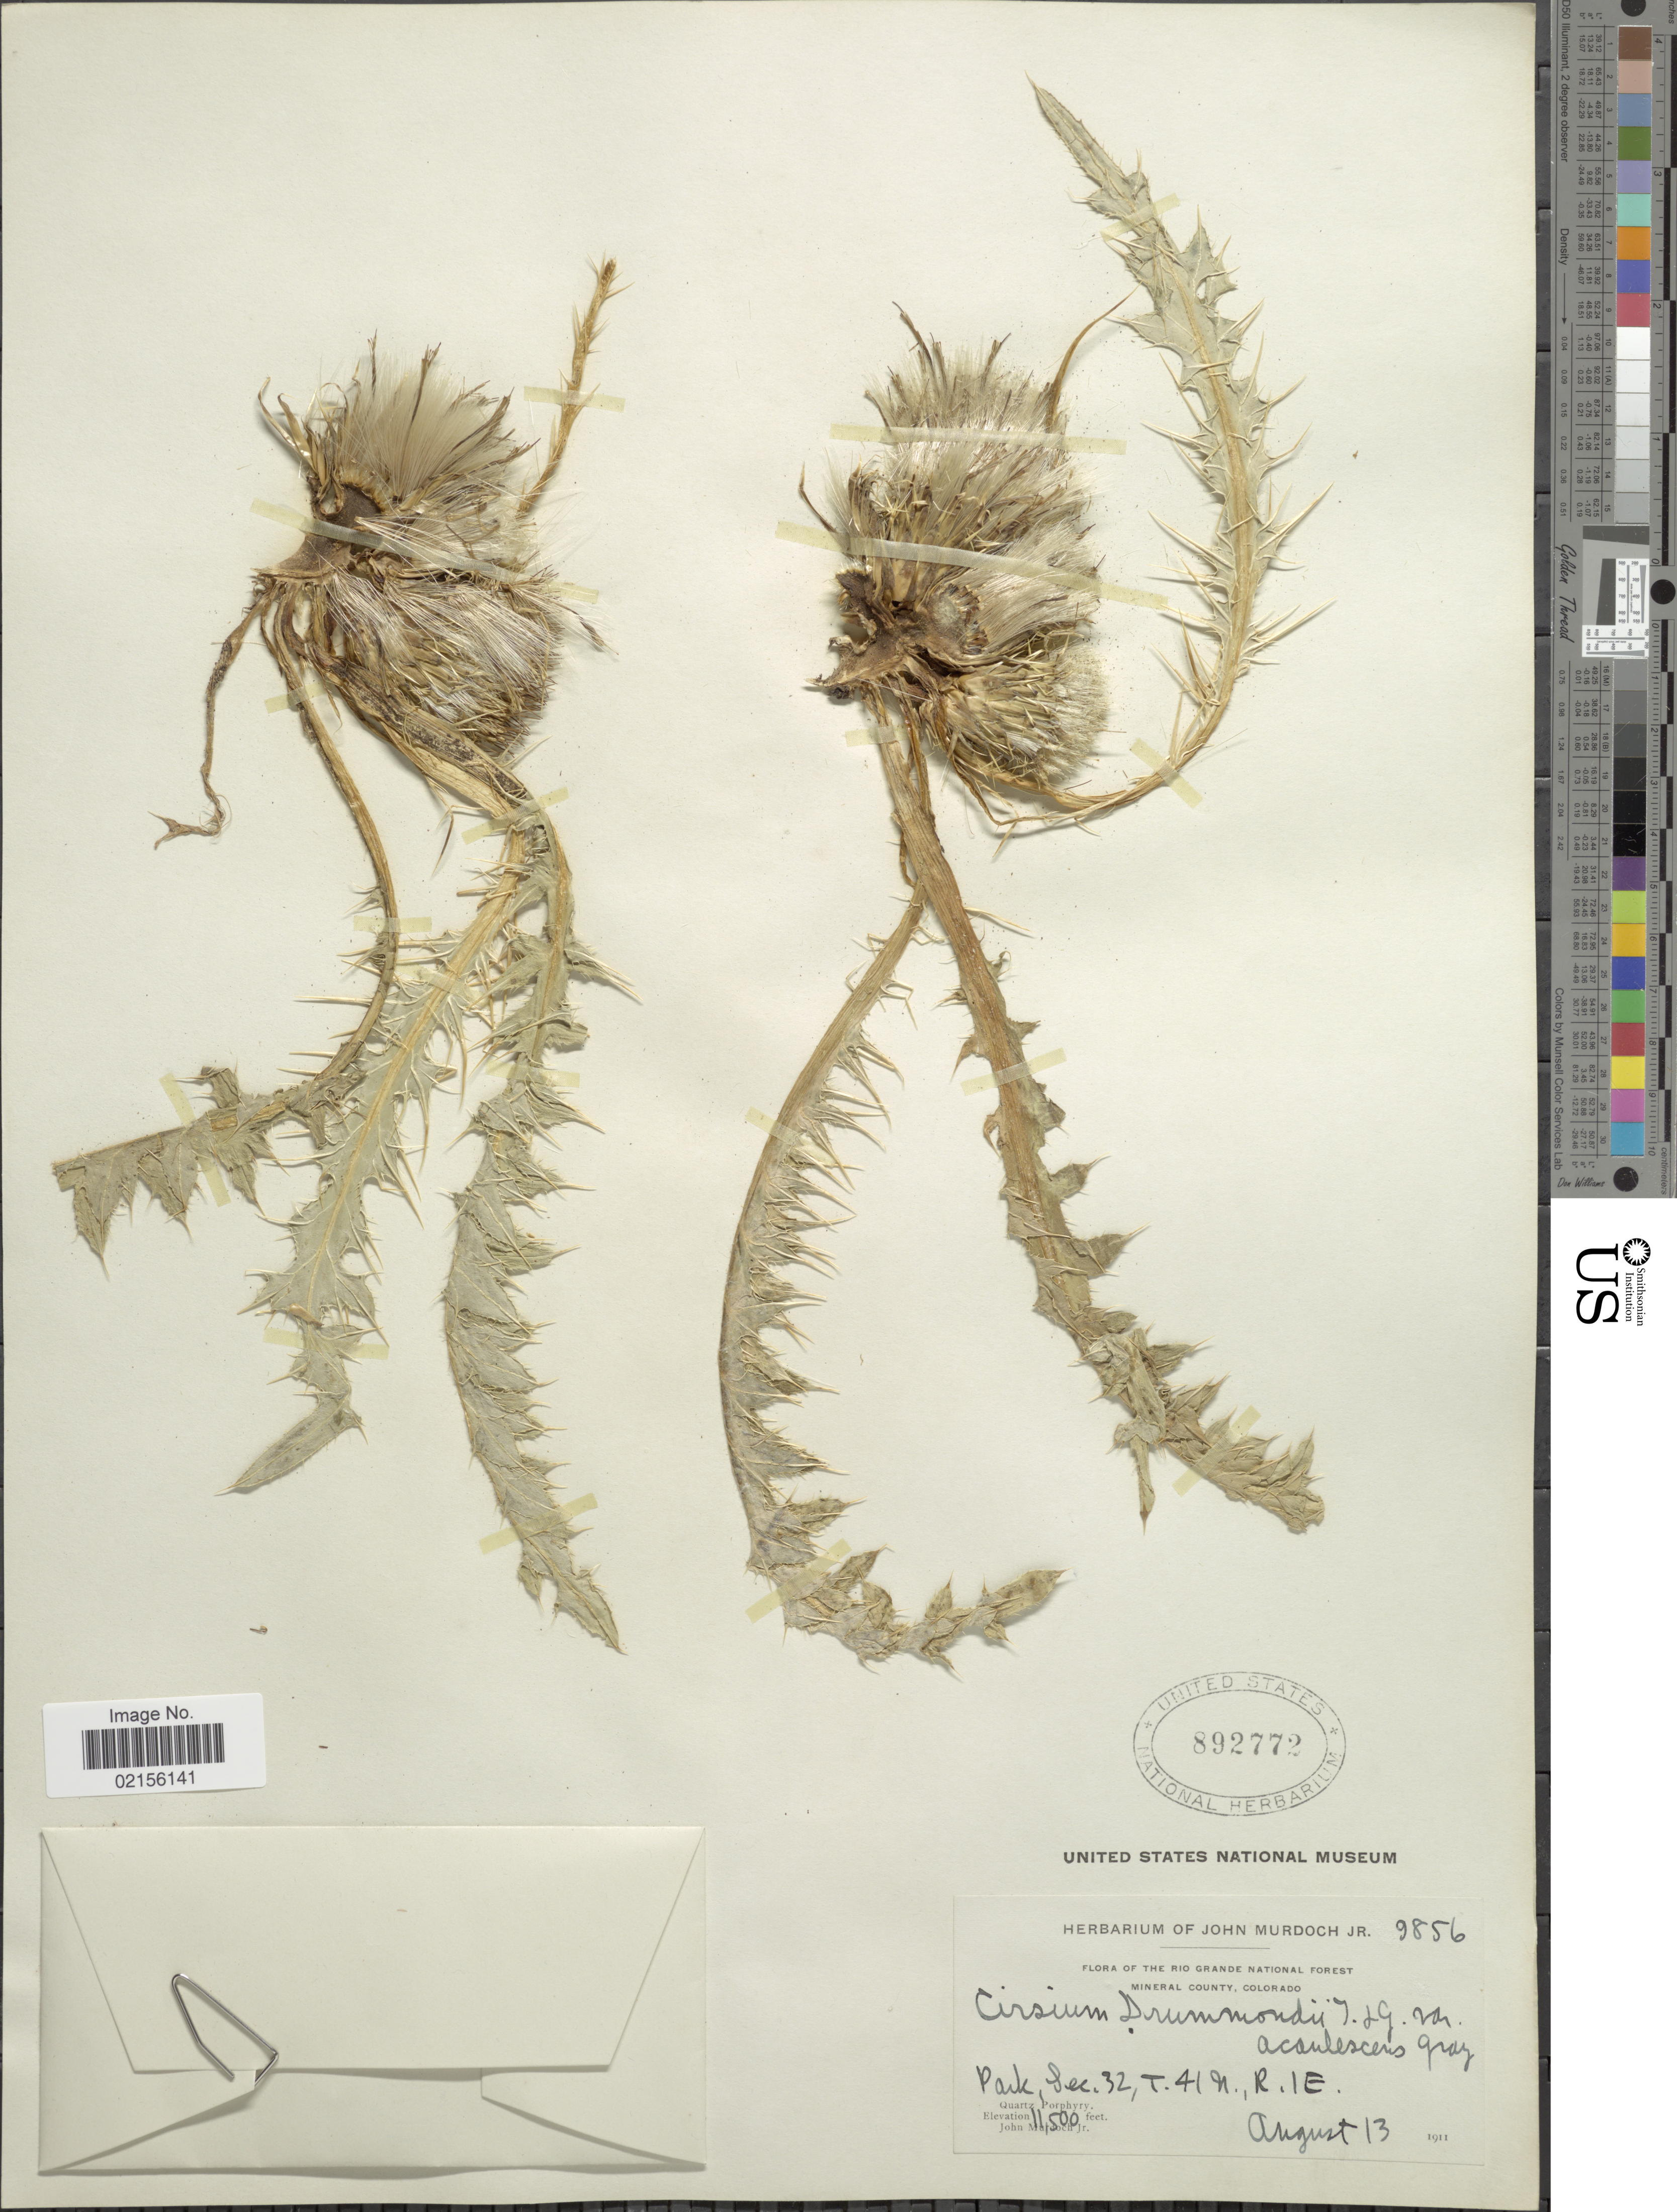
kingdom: Plantae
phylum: Tracheophyta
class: Magnoliopsida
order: Asterales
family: Asteraceae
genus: Cirsium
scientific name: Cirsium scariosum var. americanum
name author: (A. Gray) D.J. Keil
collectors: J. Murdock Jr.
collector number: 9856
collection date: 1911-08-13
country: United States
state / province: Colorado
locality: The Rio Grande National Forest Mineral County, Park, Sec. 32, T.41., R.1E, Quartz Porphyry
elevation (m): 3505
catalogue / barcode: US 892772